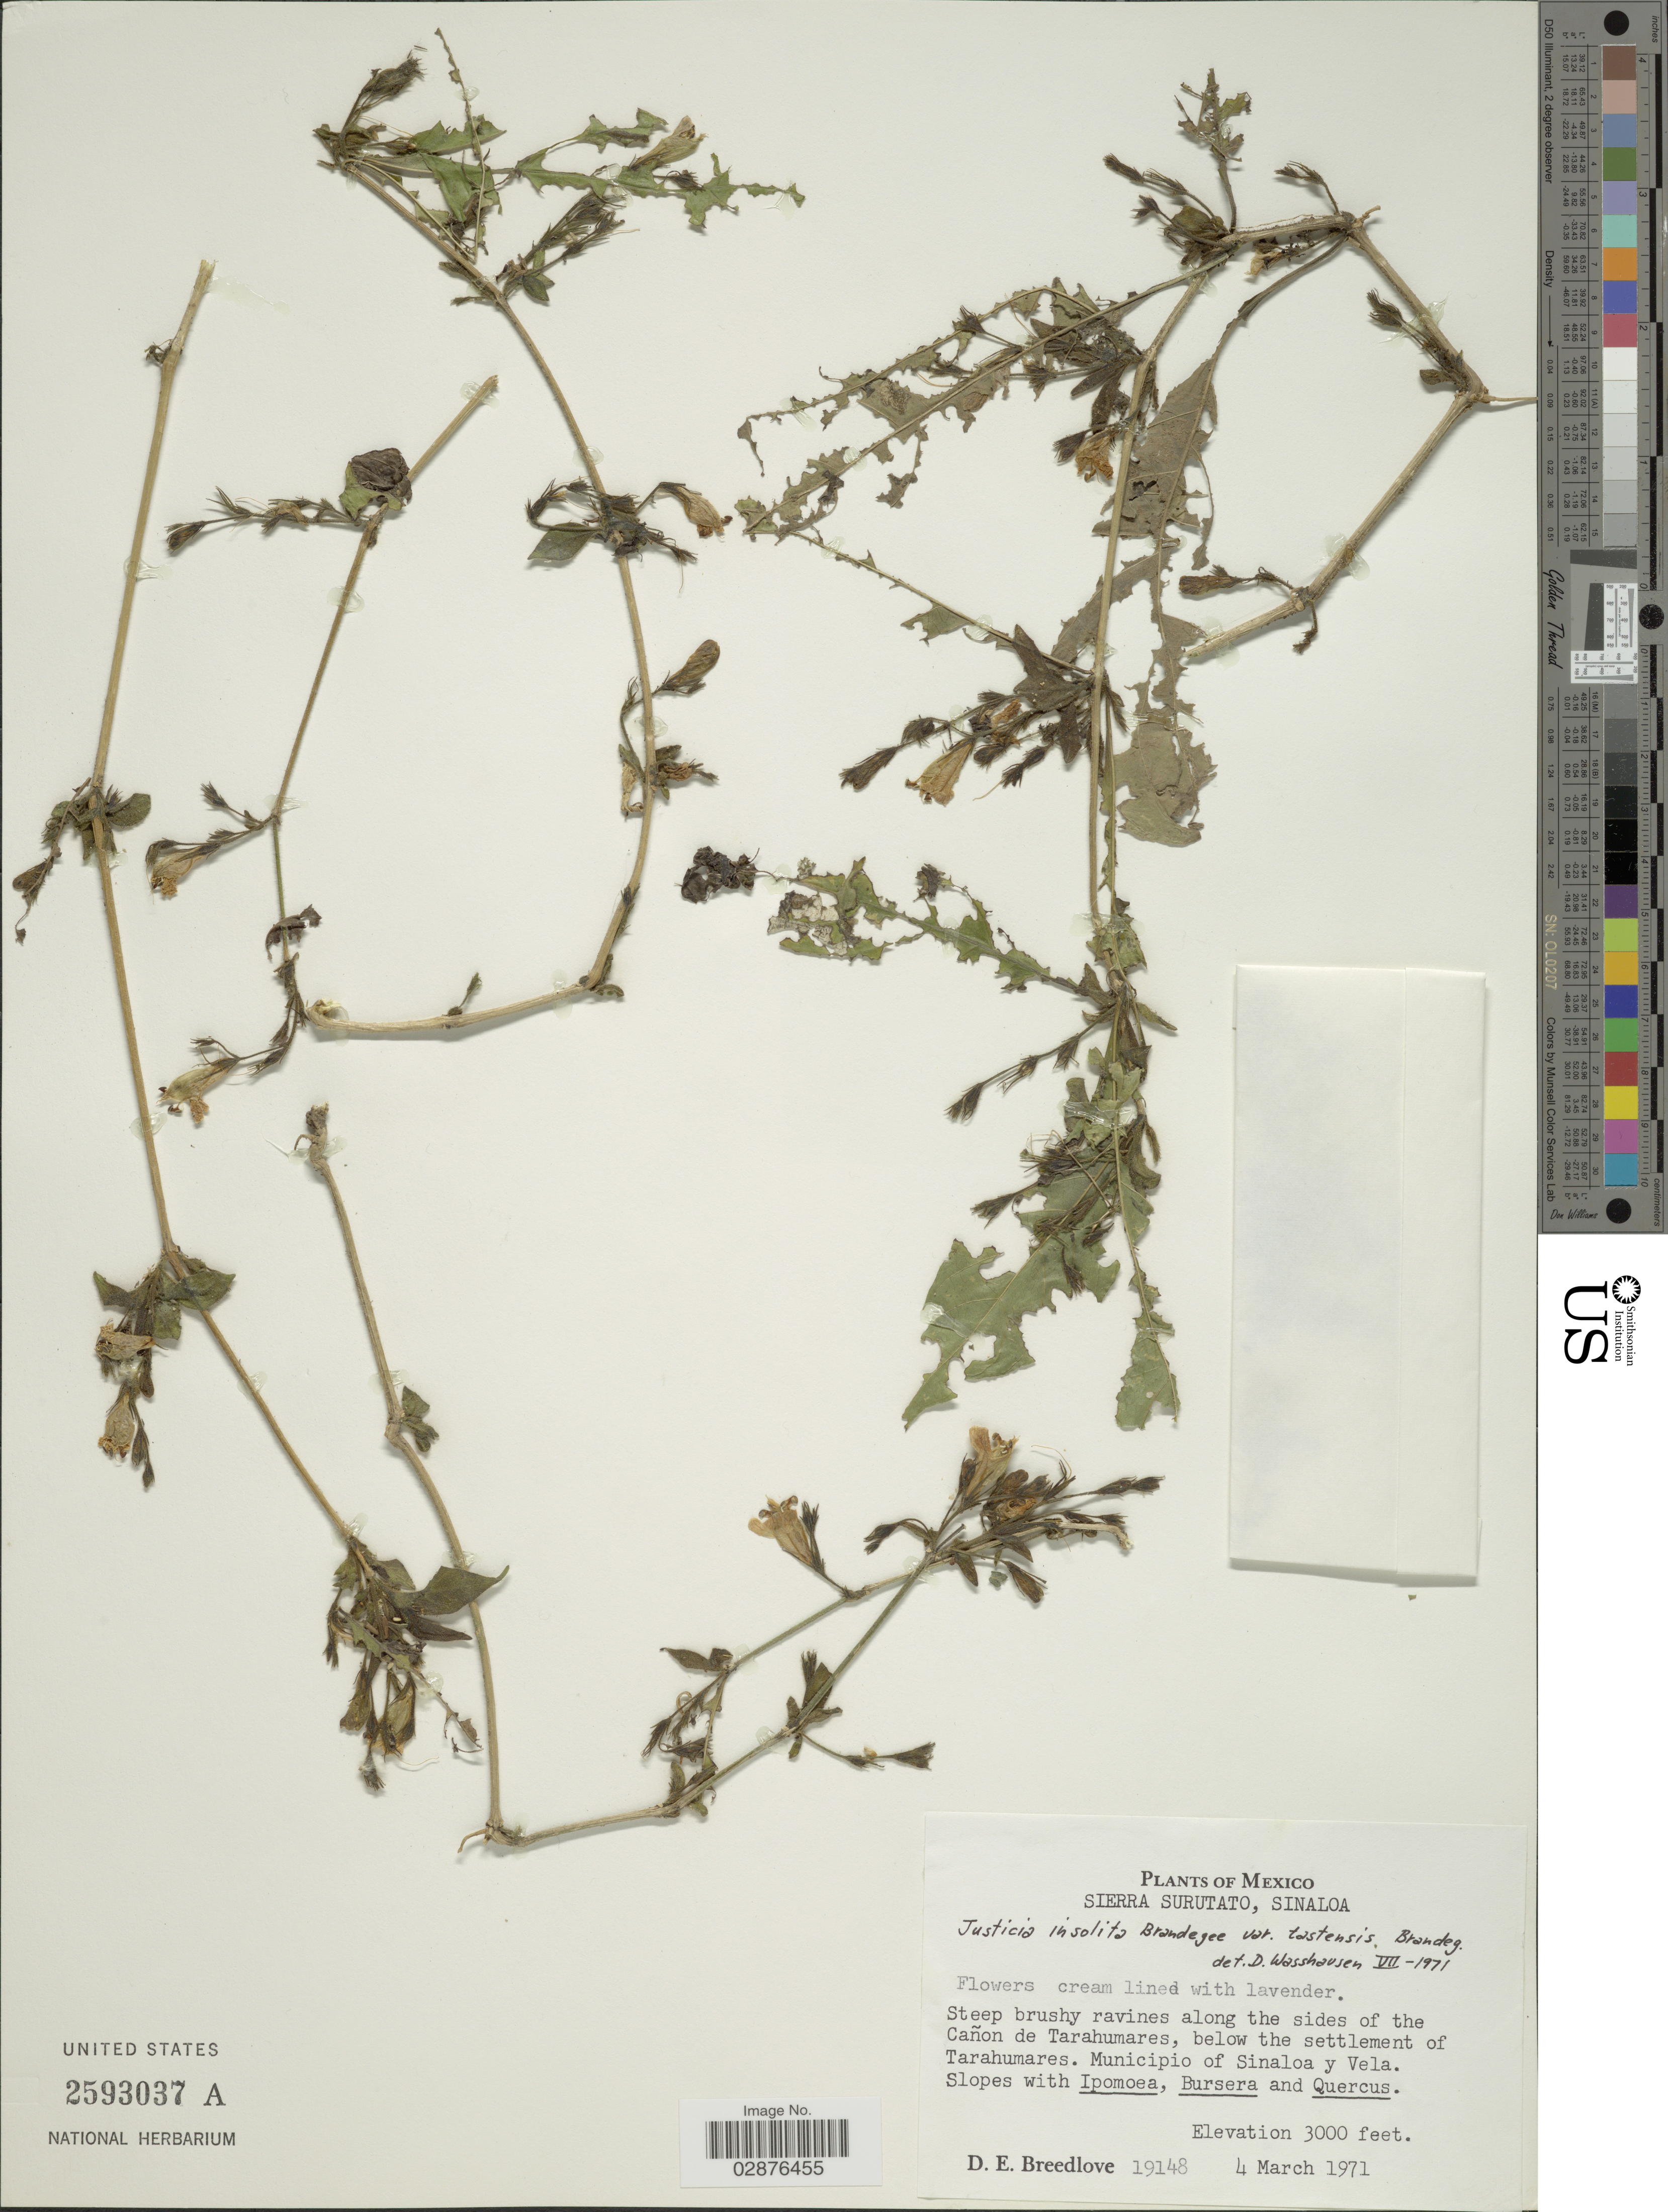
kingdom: Plantae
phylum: Tracheophyta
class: Magnoliopsida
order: Lamiales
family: Acanthaceae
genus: Justicia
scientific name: Justicia insolita var. tastensis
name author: Brandegee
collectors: D. E. Breedlove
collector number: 19148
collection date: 1971-03-04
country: Mexico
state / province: Sinaloa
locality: Sierra Surutato. Along the sides of the Cañon de Tarahumares, below the settlement of Tarahumares. Municipio of Sinaloa y Vela.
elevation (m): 914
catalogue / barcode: US 2593037A